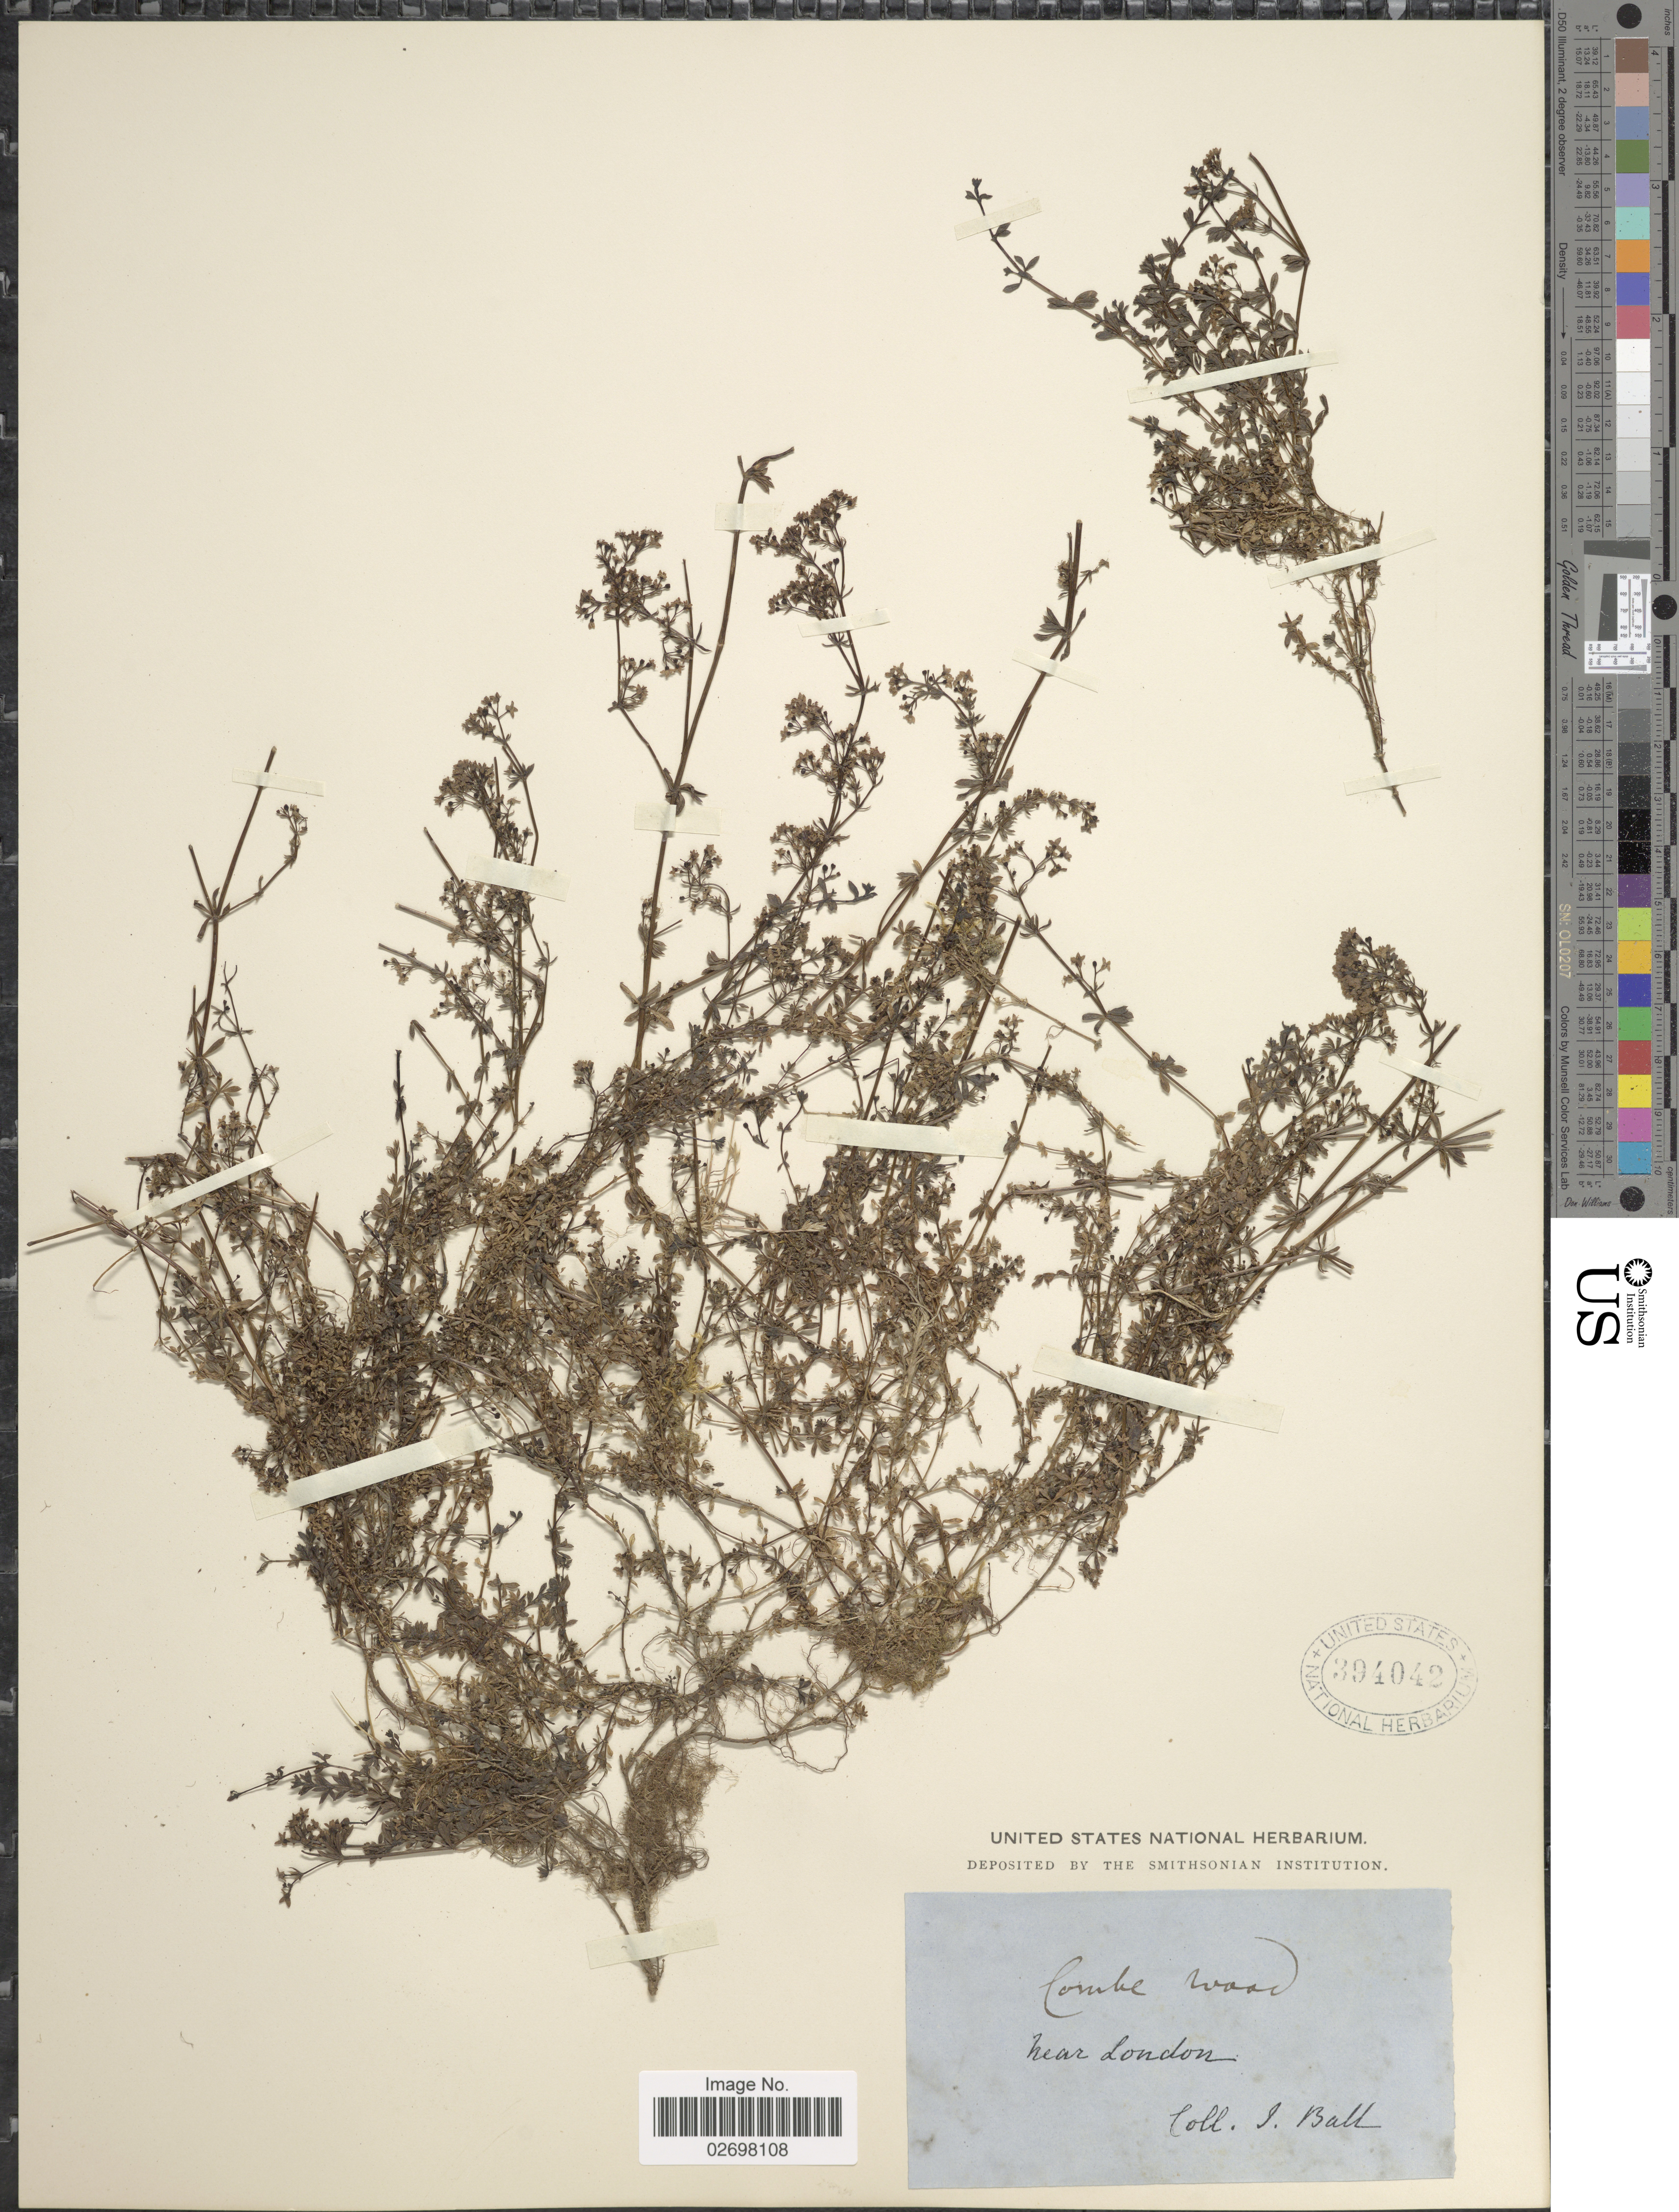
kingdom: Plantae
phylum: Tracheophyta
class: Magnoliopsida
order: Gentianales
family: Rubiaceae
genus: Galium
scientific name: Galium sp.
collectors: J. Ball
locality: Near London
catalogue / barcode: US 394042